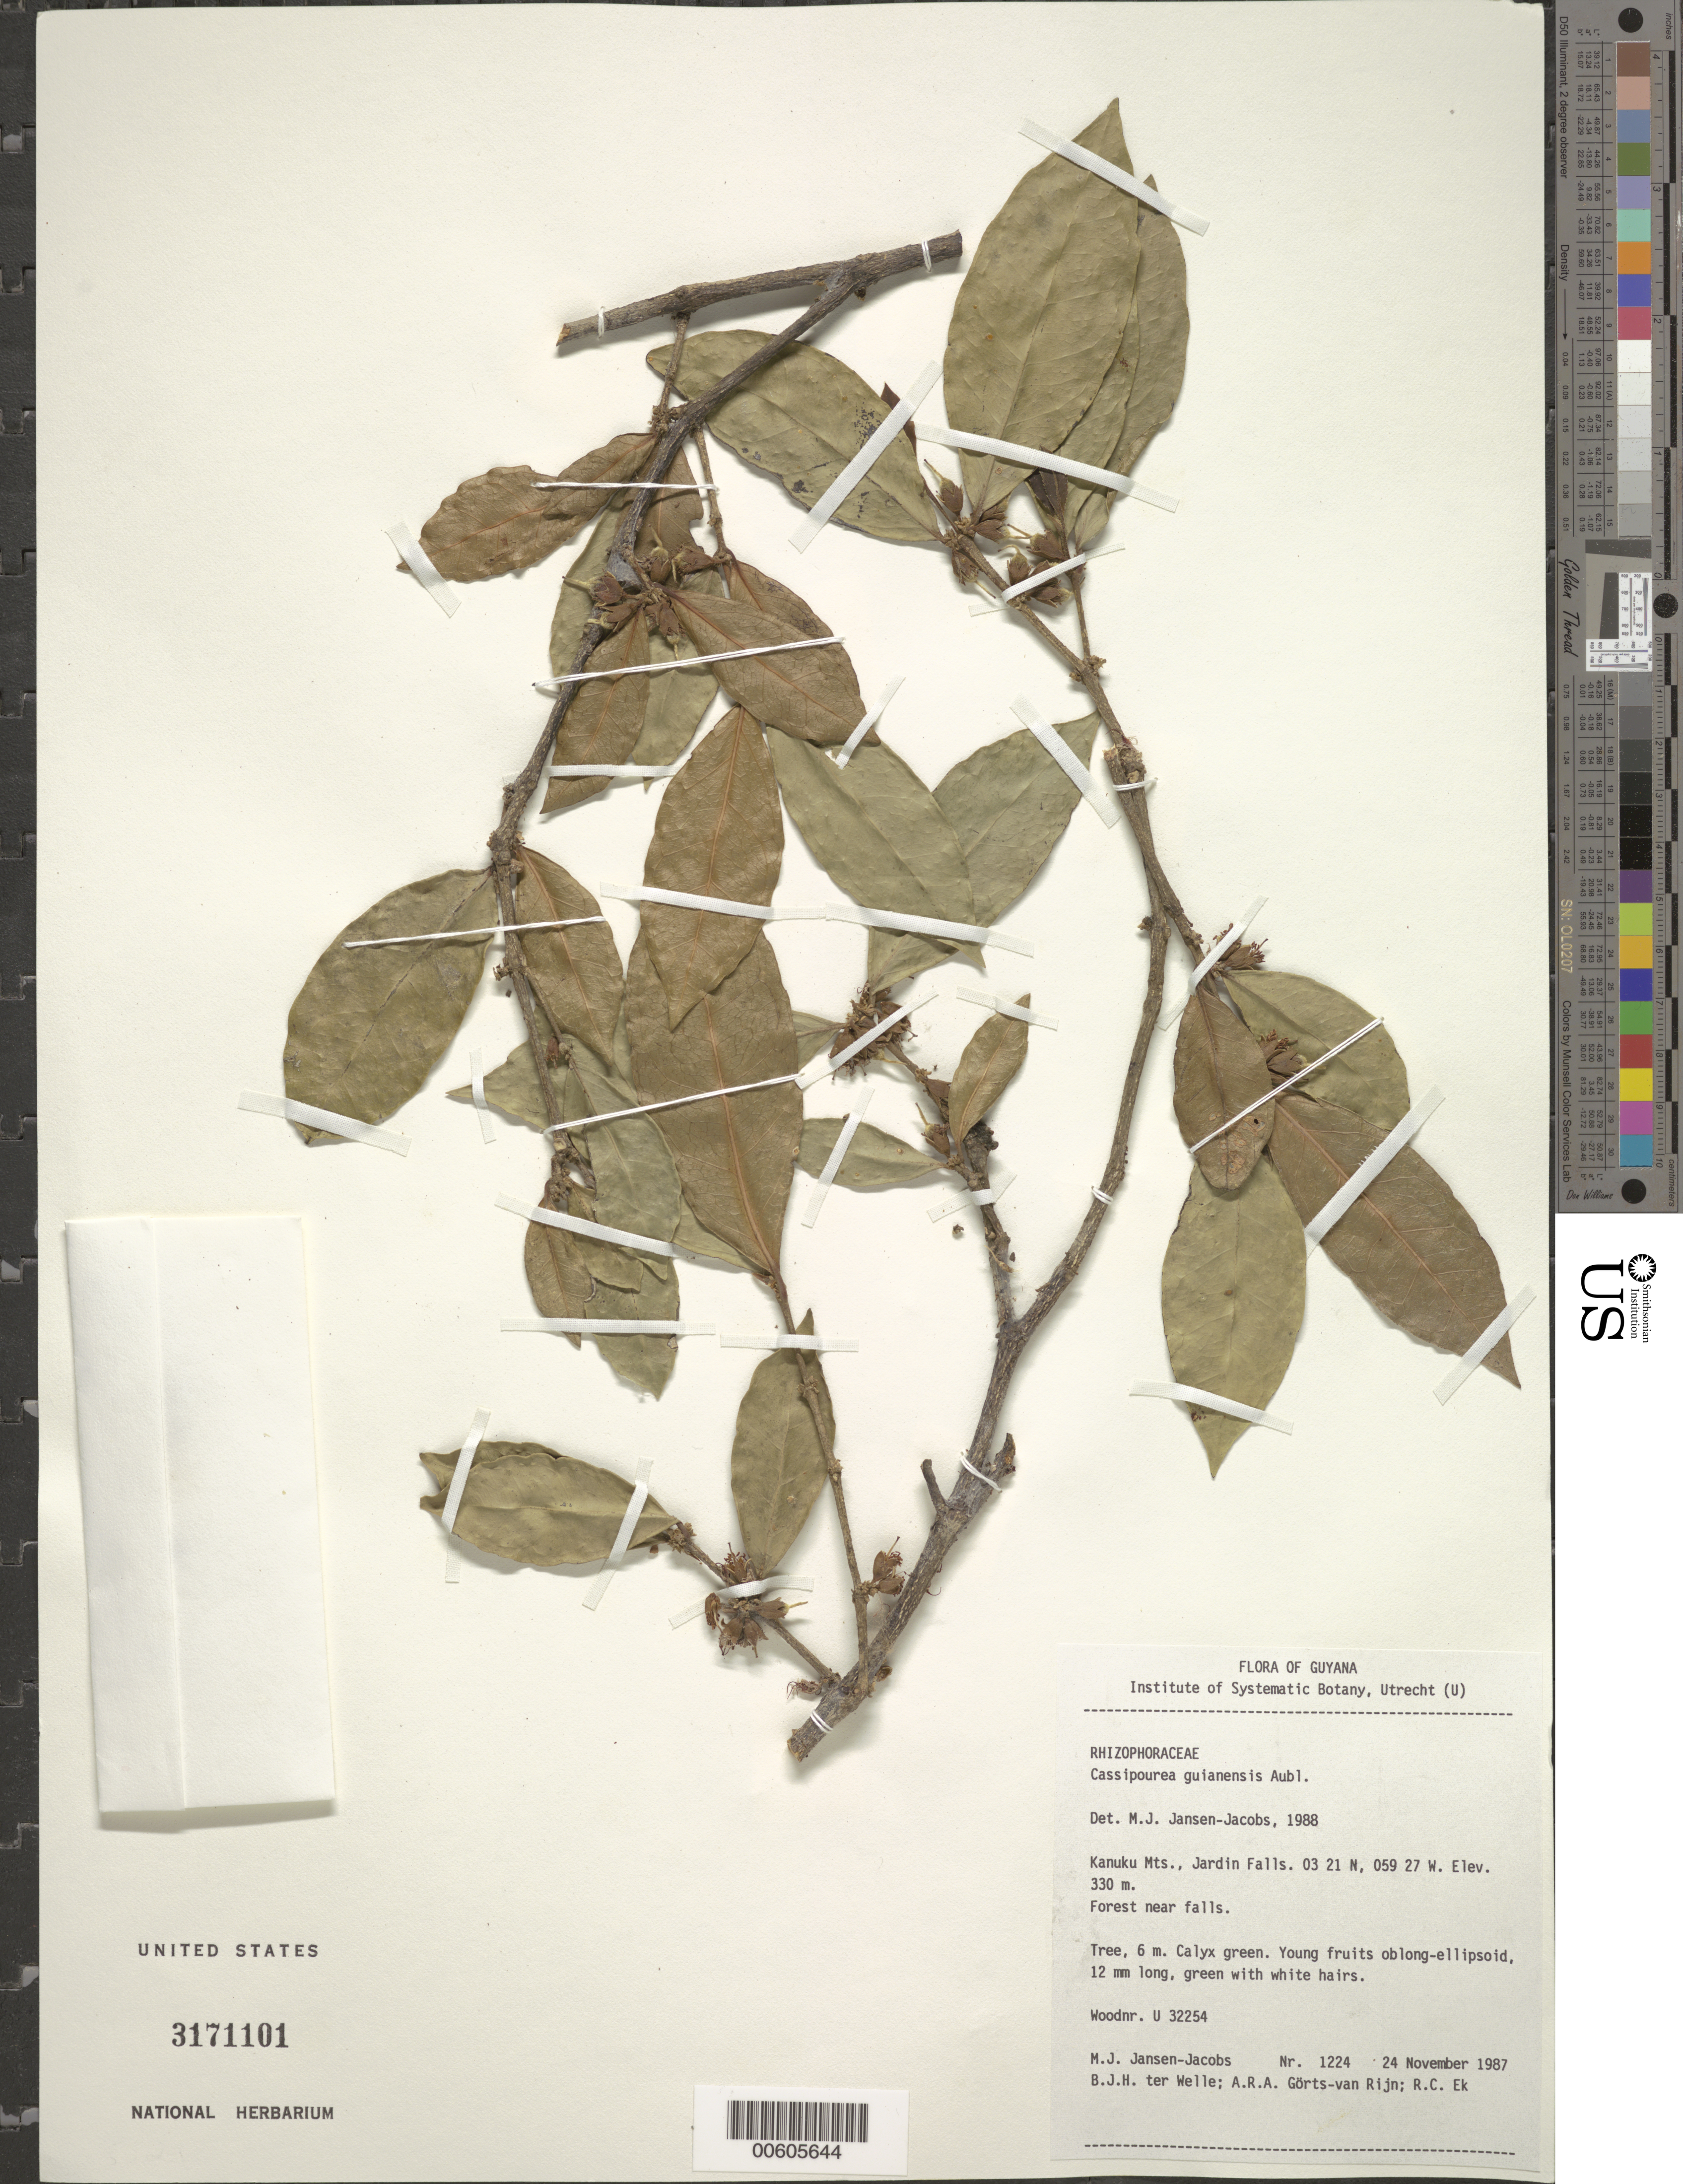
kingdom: Plantae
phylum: Tracheophyta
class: Magnoliopsida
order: Malpighiales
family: Rhizophoraceae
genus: Cassipourea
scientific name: Cassipourea guianensis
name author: Aubl.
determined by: Jansen-Jacobs, M. J., (U), Nationaal Herbarium Nederland, Utrecht University branch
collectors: M. J. Jansen-Jacobs, B. Welle, A. .R. A. Görts-van Rijn & R. C. Ek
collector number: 1224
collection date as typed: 24-Nov-87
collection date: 1987-11-24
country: Guyana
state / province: U. Takutu-U. Essequibo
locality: Kanuku Mts., Jardin Falls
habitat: Forest near falls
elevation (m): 330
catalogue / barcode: US 3171101